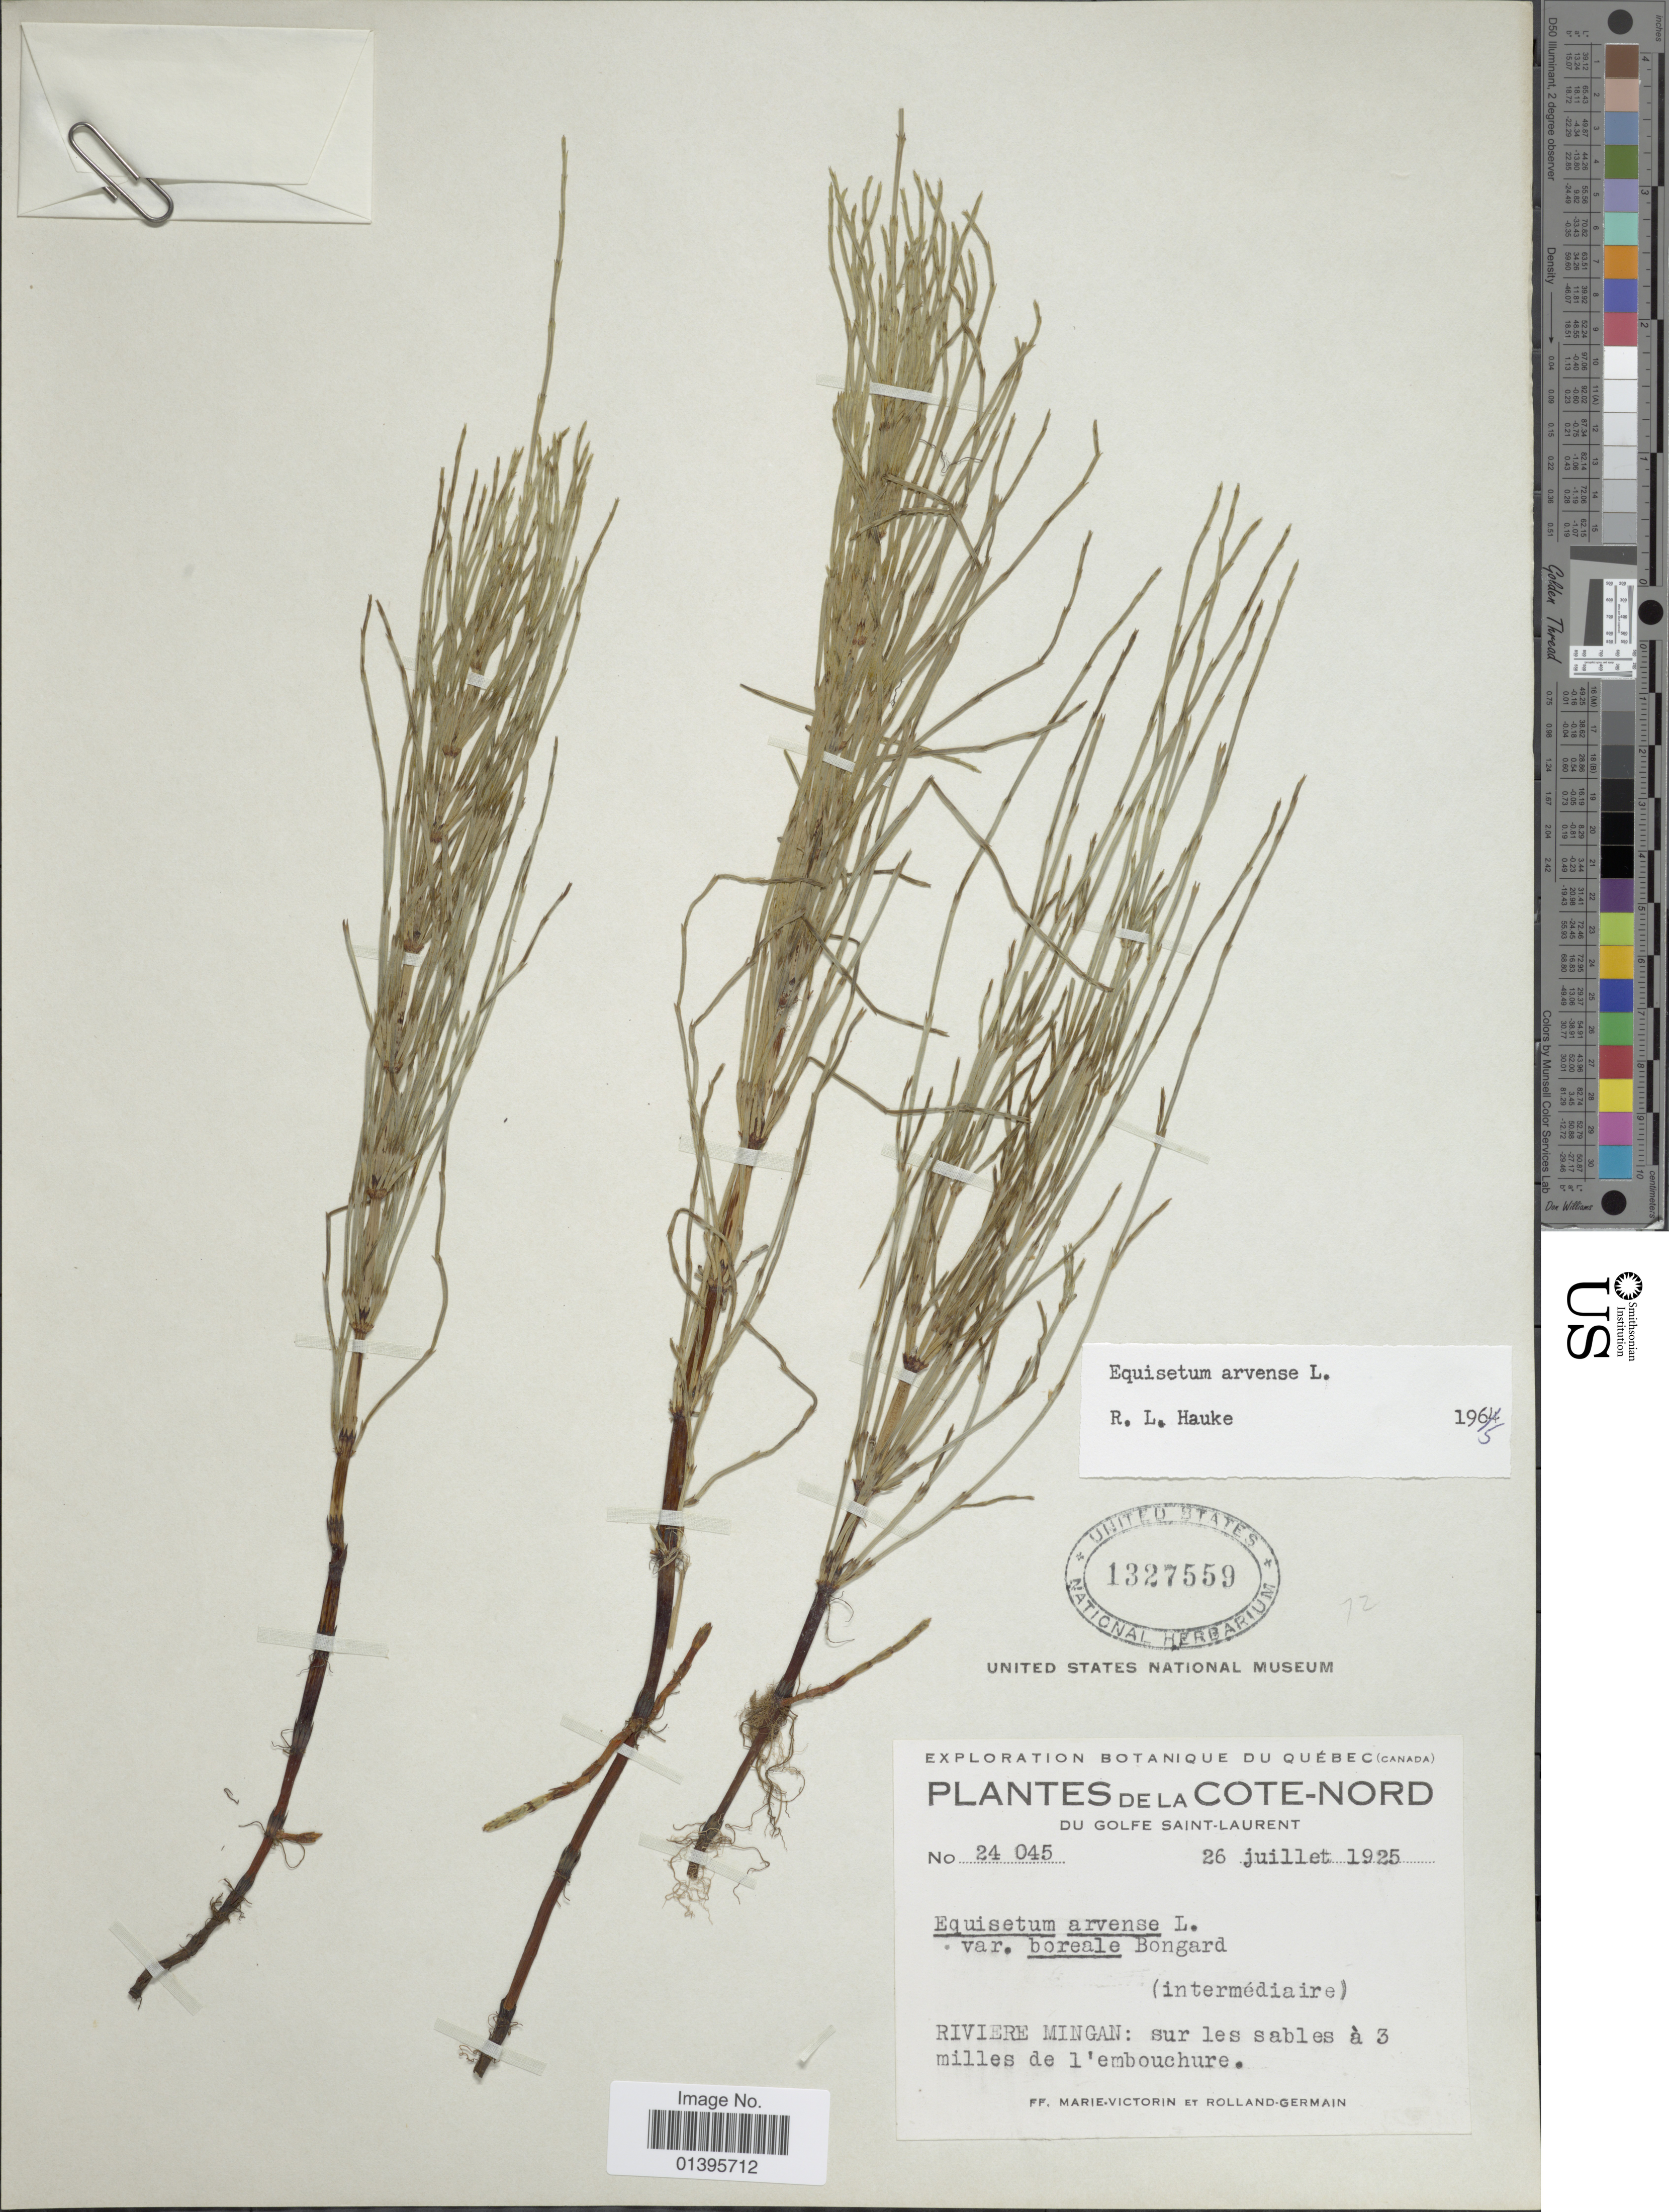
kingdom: Plantae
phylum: Tracheophyta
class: Polypodiopsida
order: Equisetales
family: Equisetaceae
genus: Equisetum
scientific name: Equisetum arvense var. boreale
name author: (Bong.) Rupr.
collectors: Fr. Marie-Victorin & Rolland-Germain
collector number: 24045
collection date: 1925-07-26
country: Canada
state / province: Quebec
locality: Plantes de la Cote-Nord. Du Golfe Saint-Laurent. Riviere Mingan: sur les sables à 3 milles de l'embouchure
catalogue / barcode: US 1327559